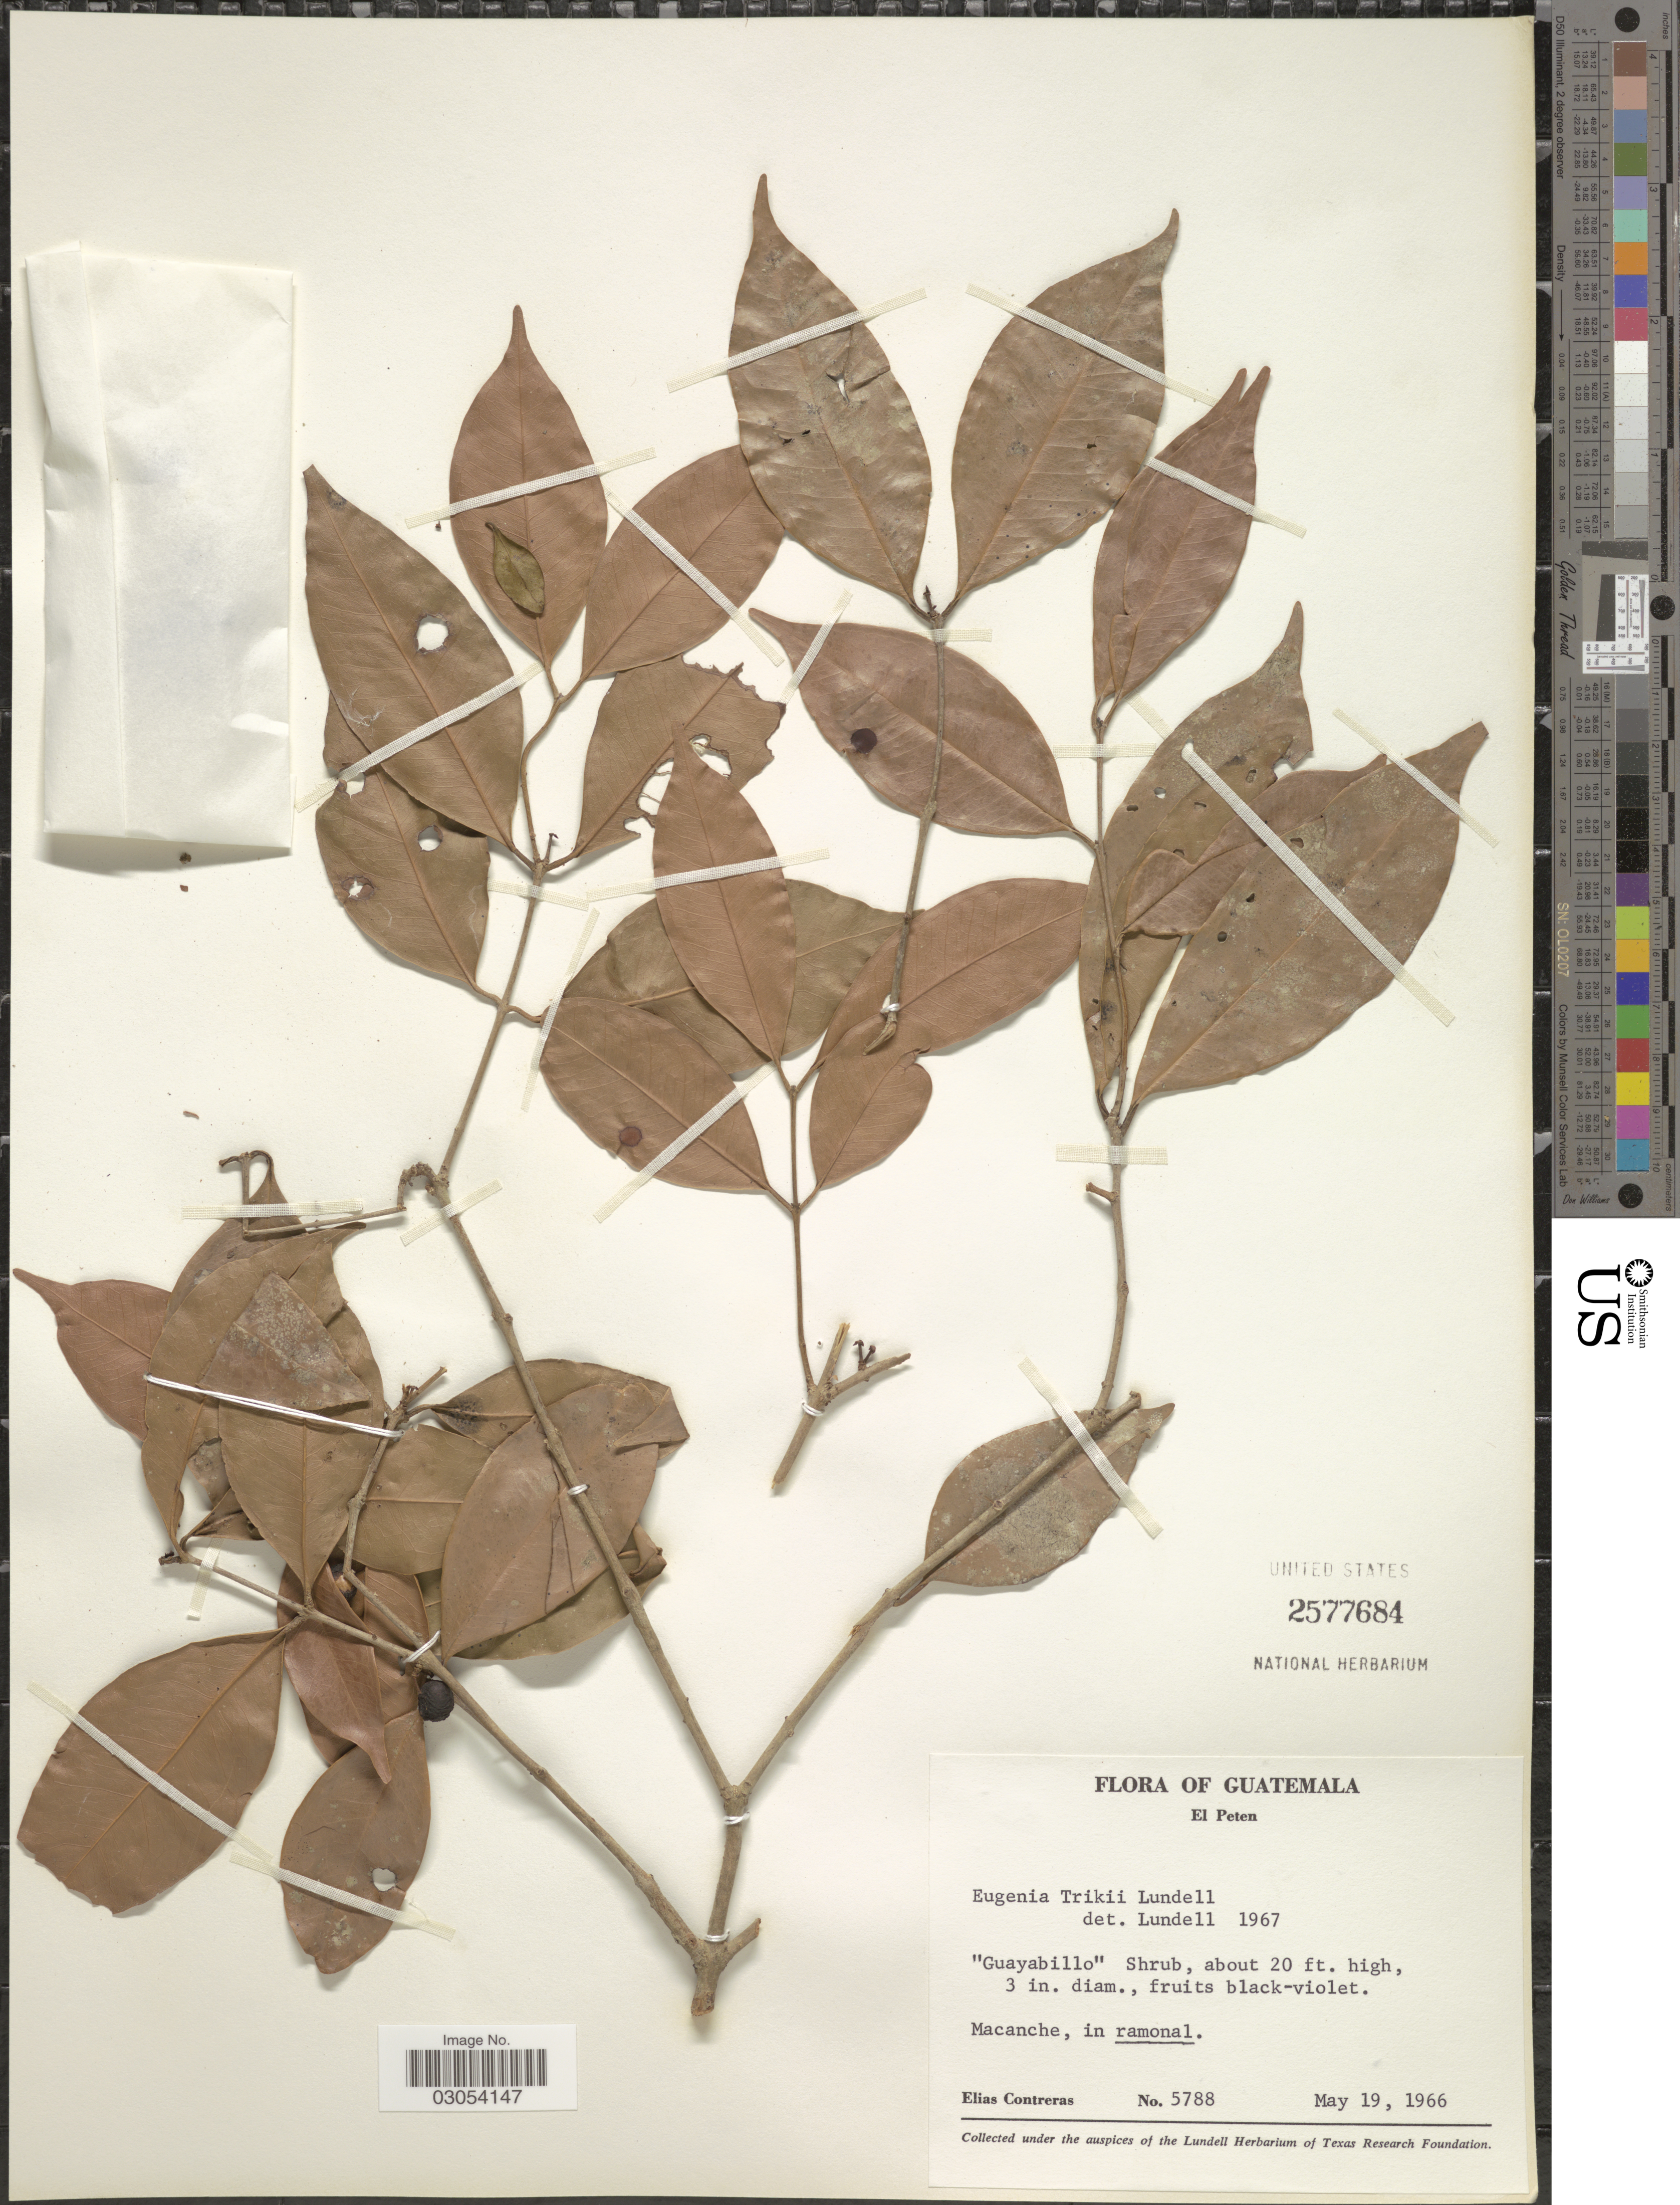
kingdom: Plantae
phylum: Tracheophyta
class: Magnoliopsida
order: Myrtales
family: Myrtaceae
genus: Eugenia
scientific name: Eugenia trikii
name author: Lundell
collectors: E. Contreras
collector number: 5788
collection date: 1966-05-19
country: Guatemala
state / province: El Petén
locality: Macanche, in ramonal.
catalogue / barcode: US 2577684